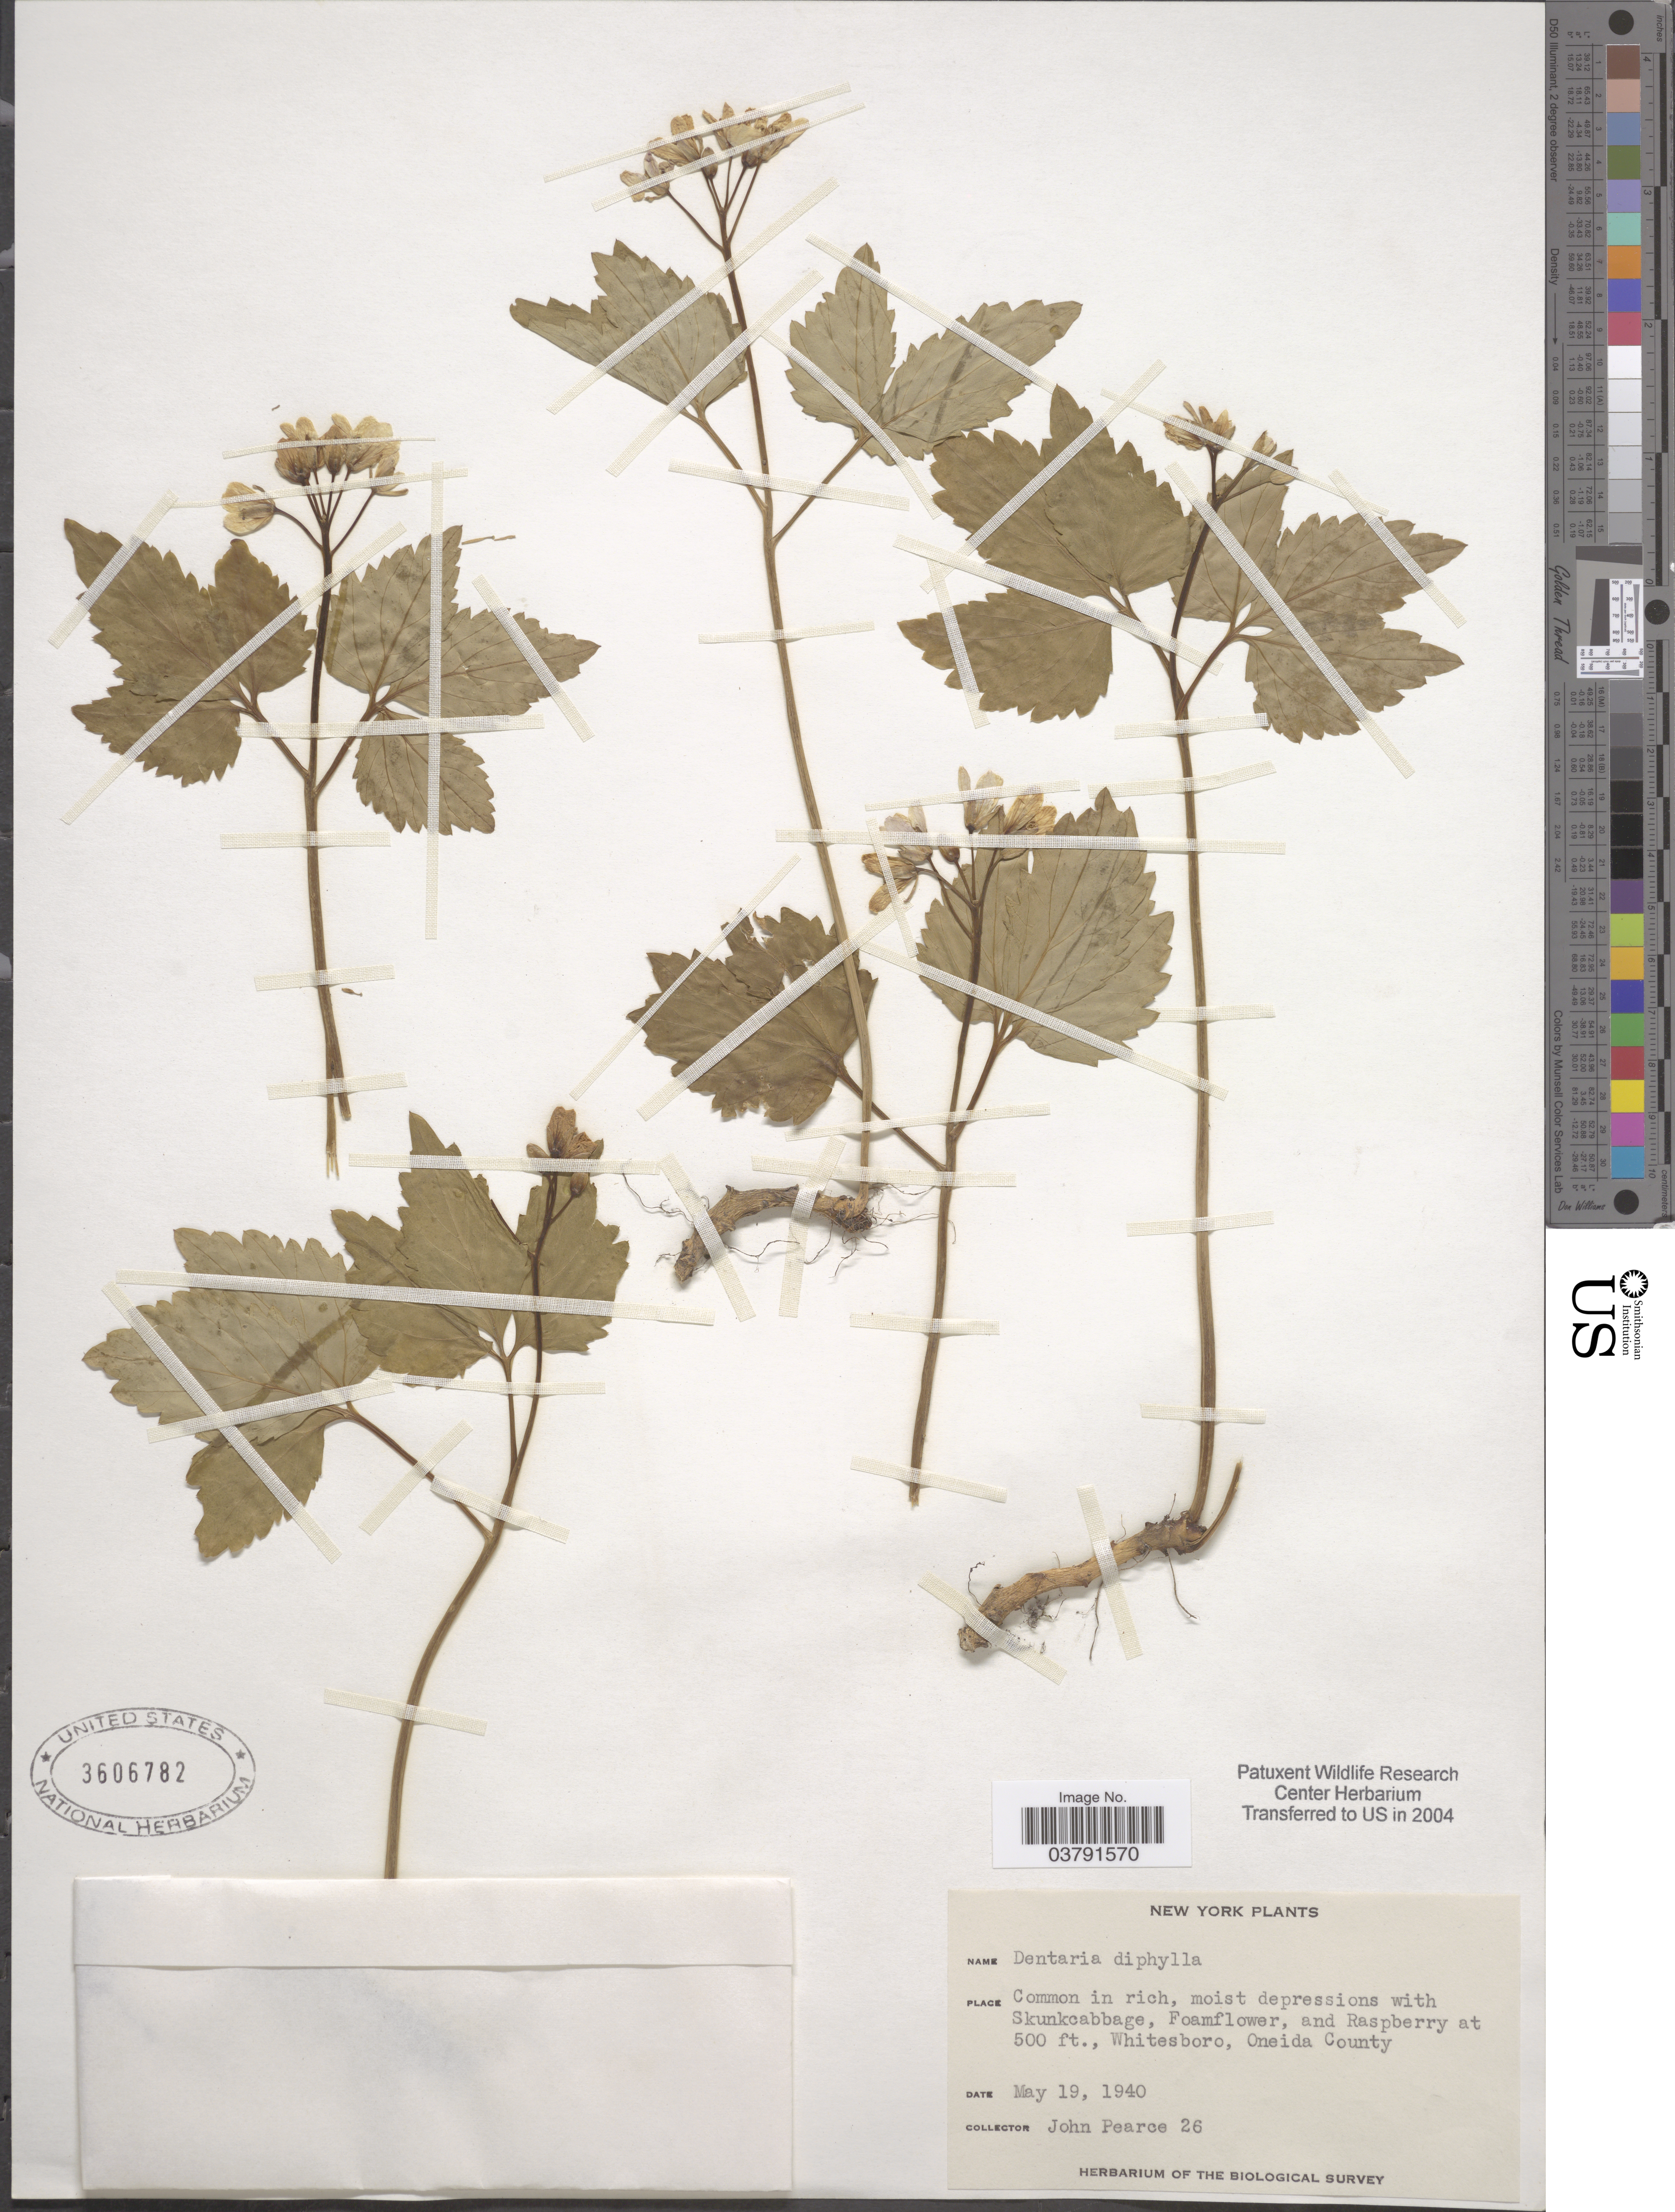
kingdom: Plantae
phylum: Tracheophyta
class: Magnoliopsida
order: Brassicales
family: Brassicaceae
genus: Dentaria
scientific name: Dentaria diphylla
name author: Michx.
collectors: J. Pearce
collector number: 26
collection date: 1940-05-19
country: United States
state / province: New York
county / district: Oneida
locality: Whitesboro, Oneida County.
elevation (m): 152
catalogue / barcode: US 3606782